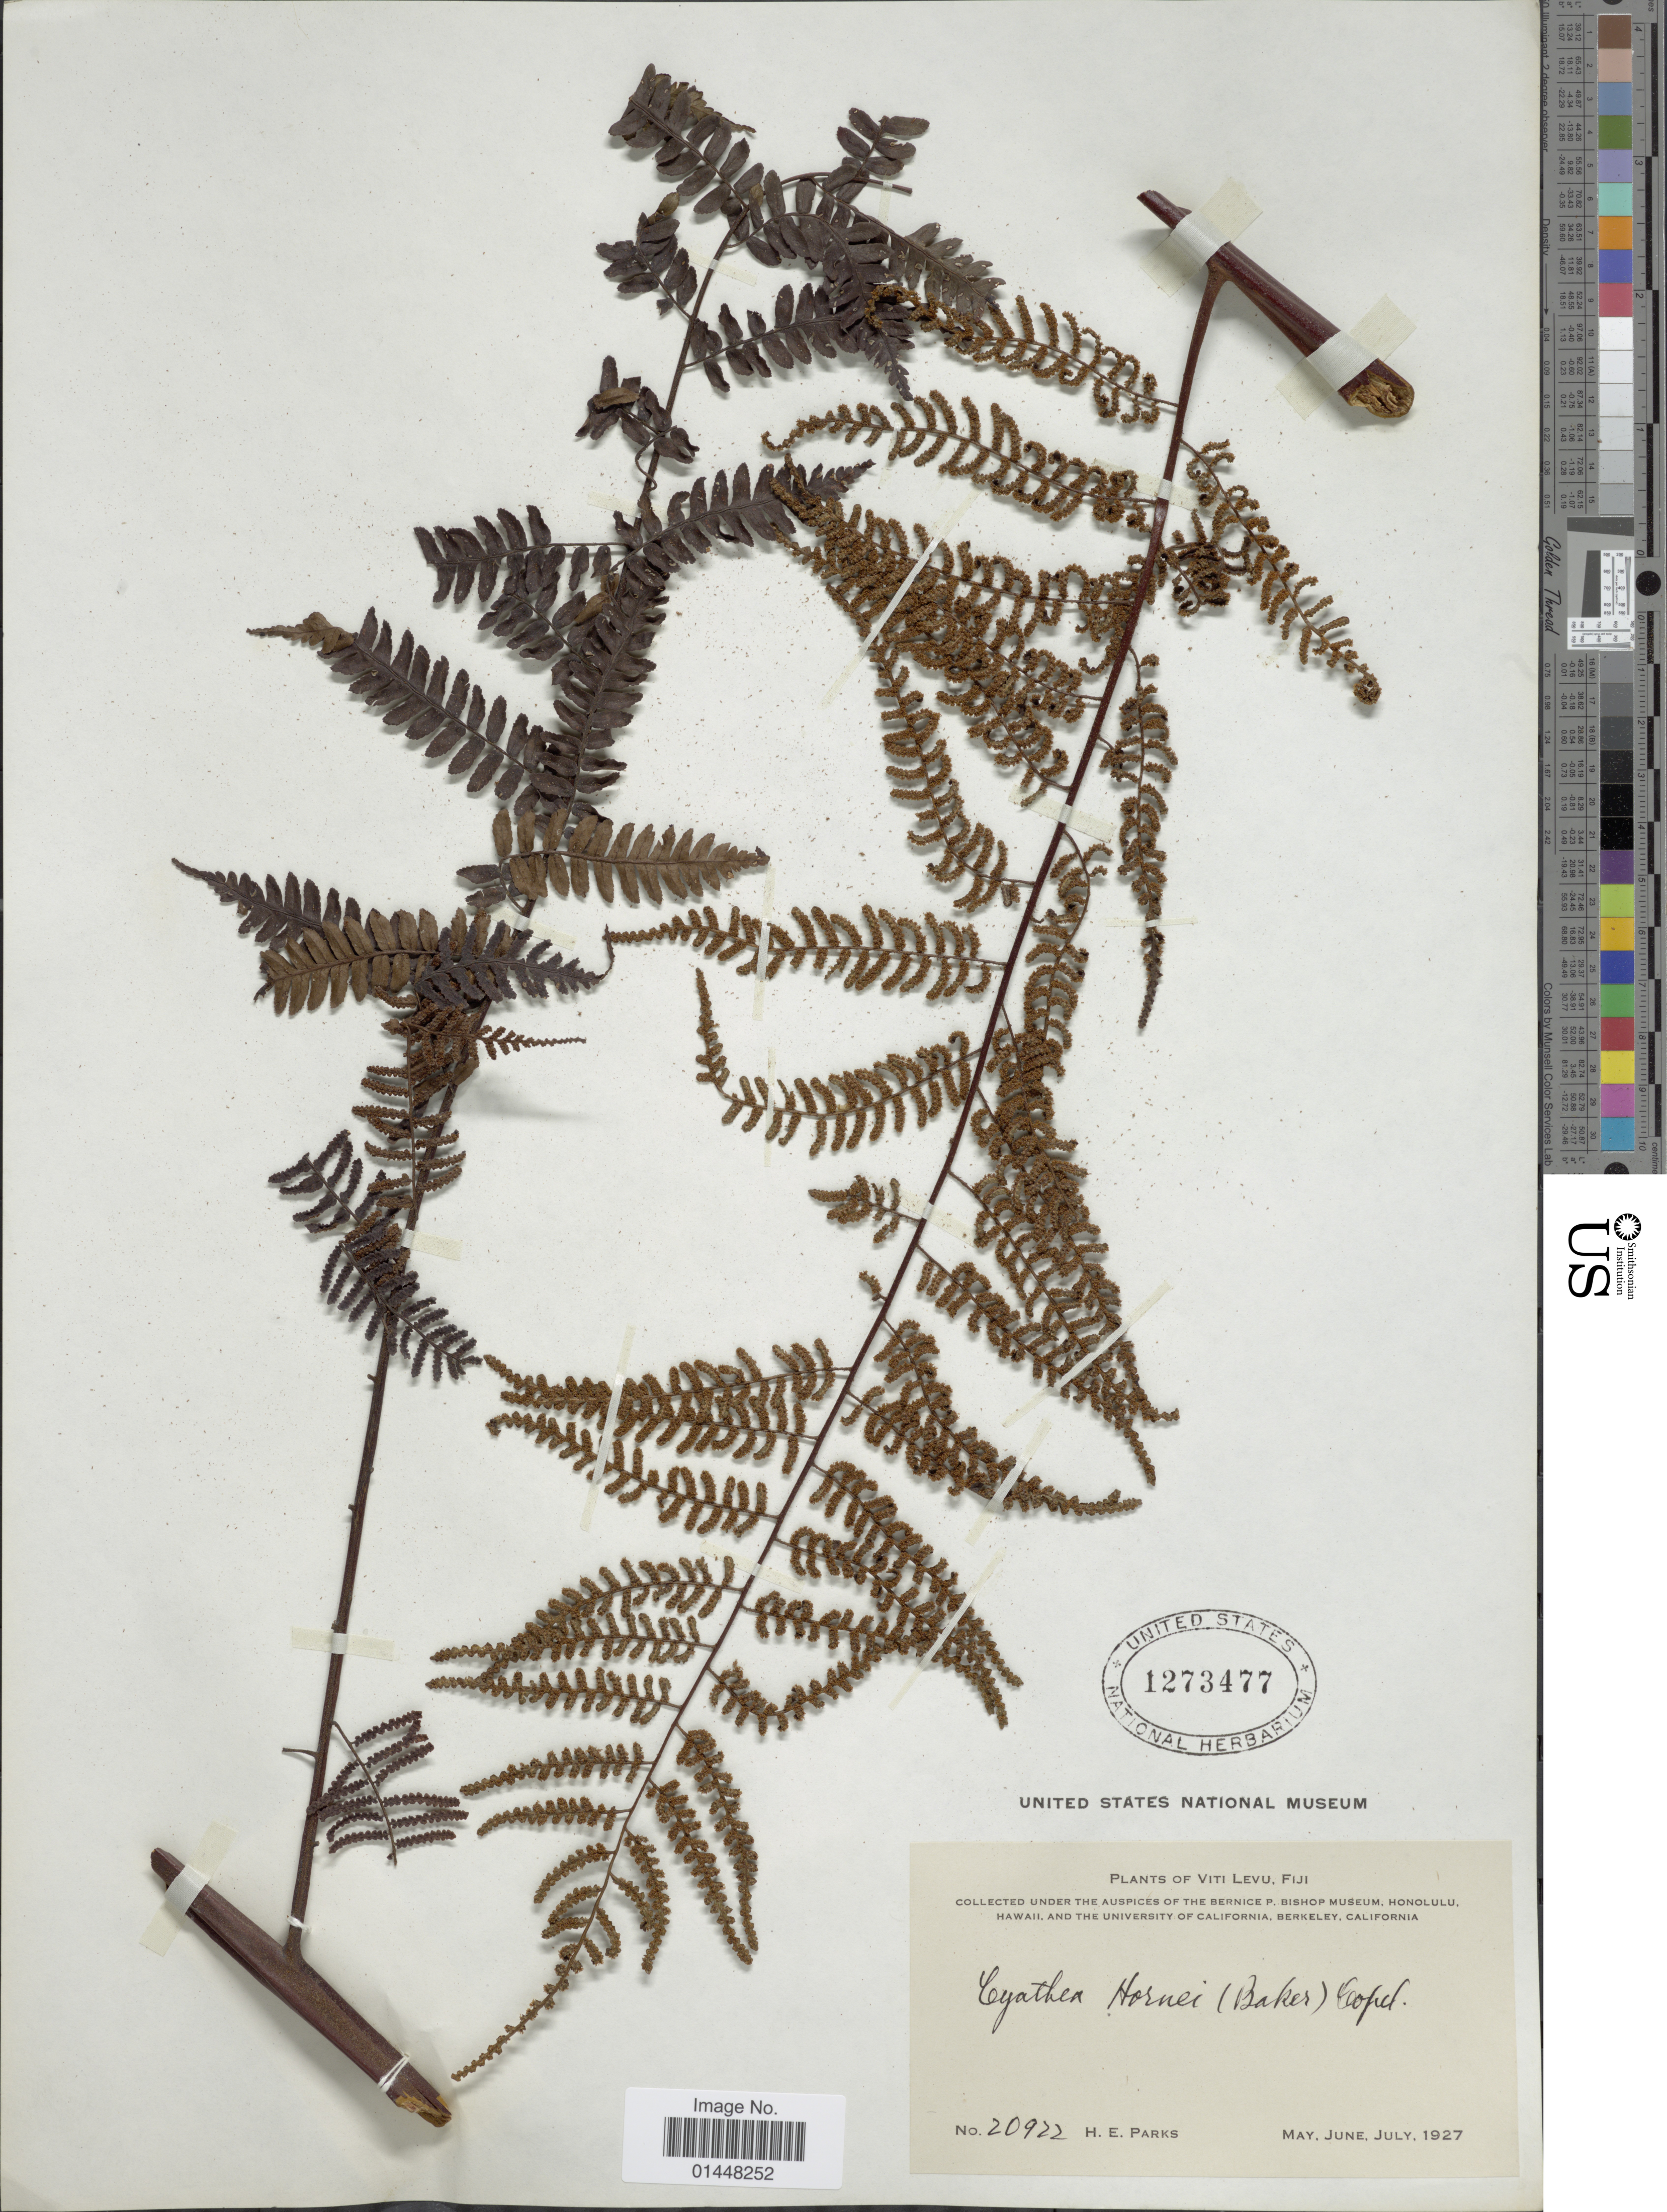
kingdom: Plantae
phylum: Tracheophyta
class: Polypodiopsida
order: Cyatheales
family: Cyatheaceae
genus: Gymnosphaera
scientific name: Gymnosphaera hornei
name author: (Baker) Copel.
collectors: H. E. Parks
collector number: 20922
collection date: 1927-05/1927-07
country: Fiji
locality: Viti Levu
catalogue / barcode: US 1273477